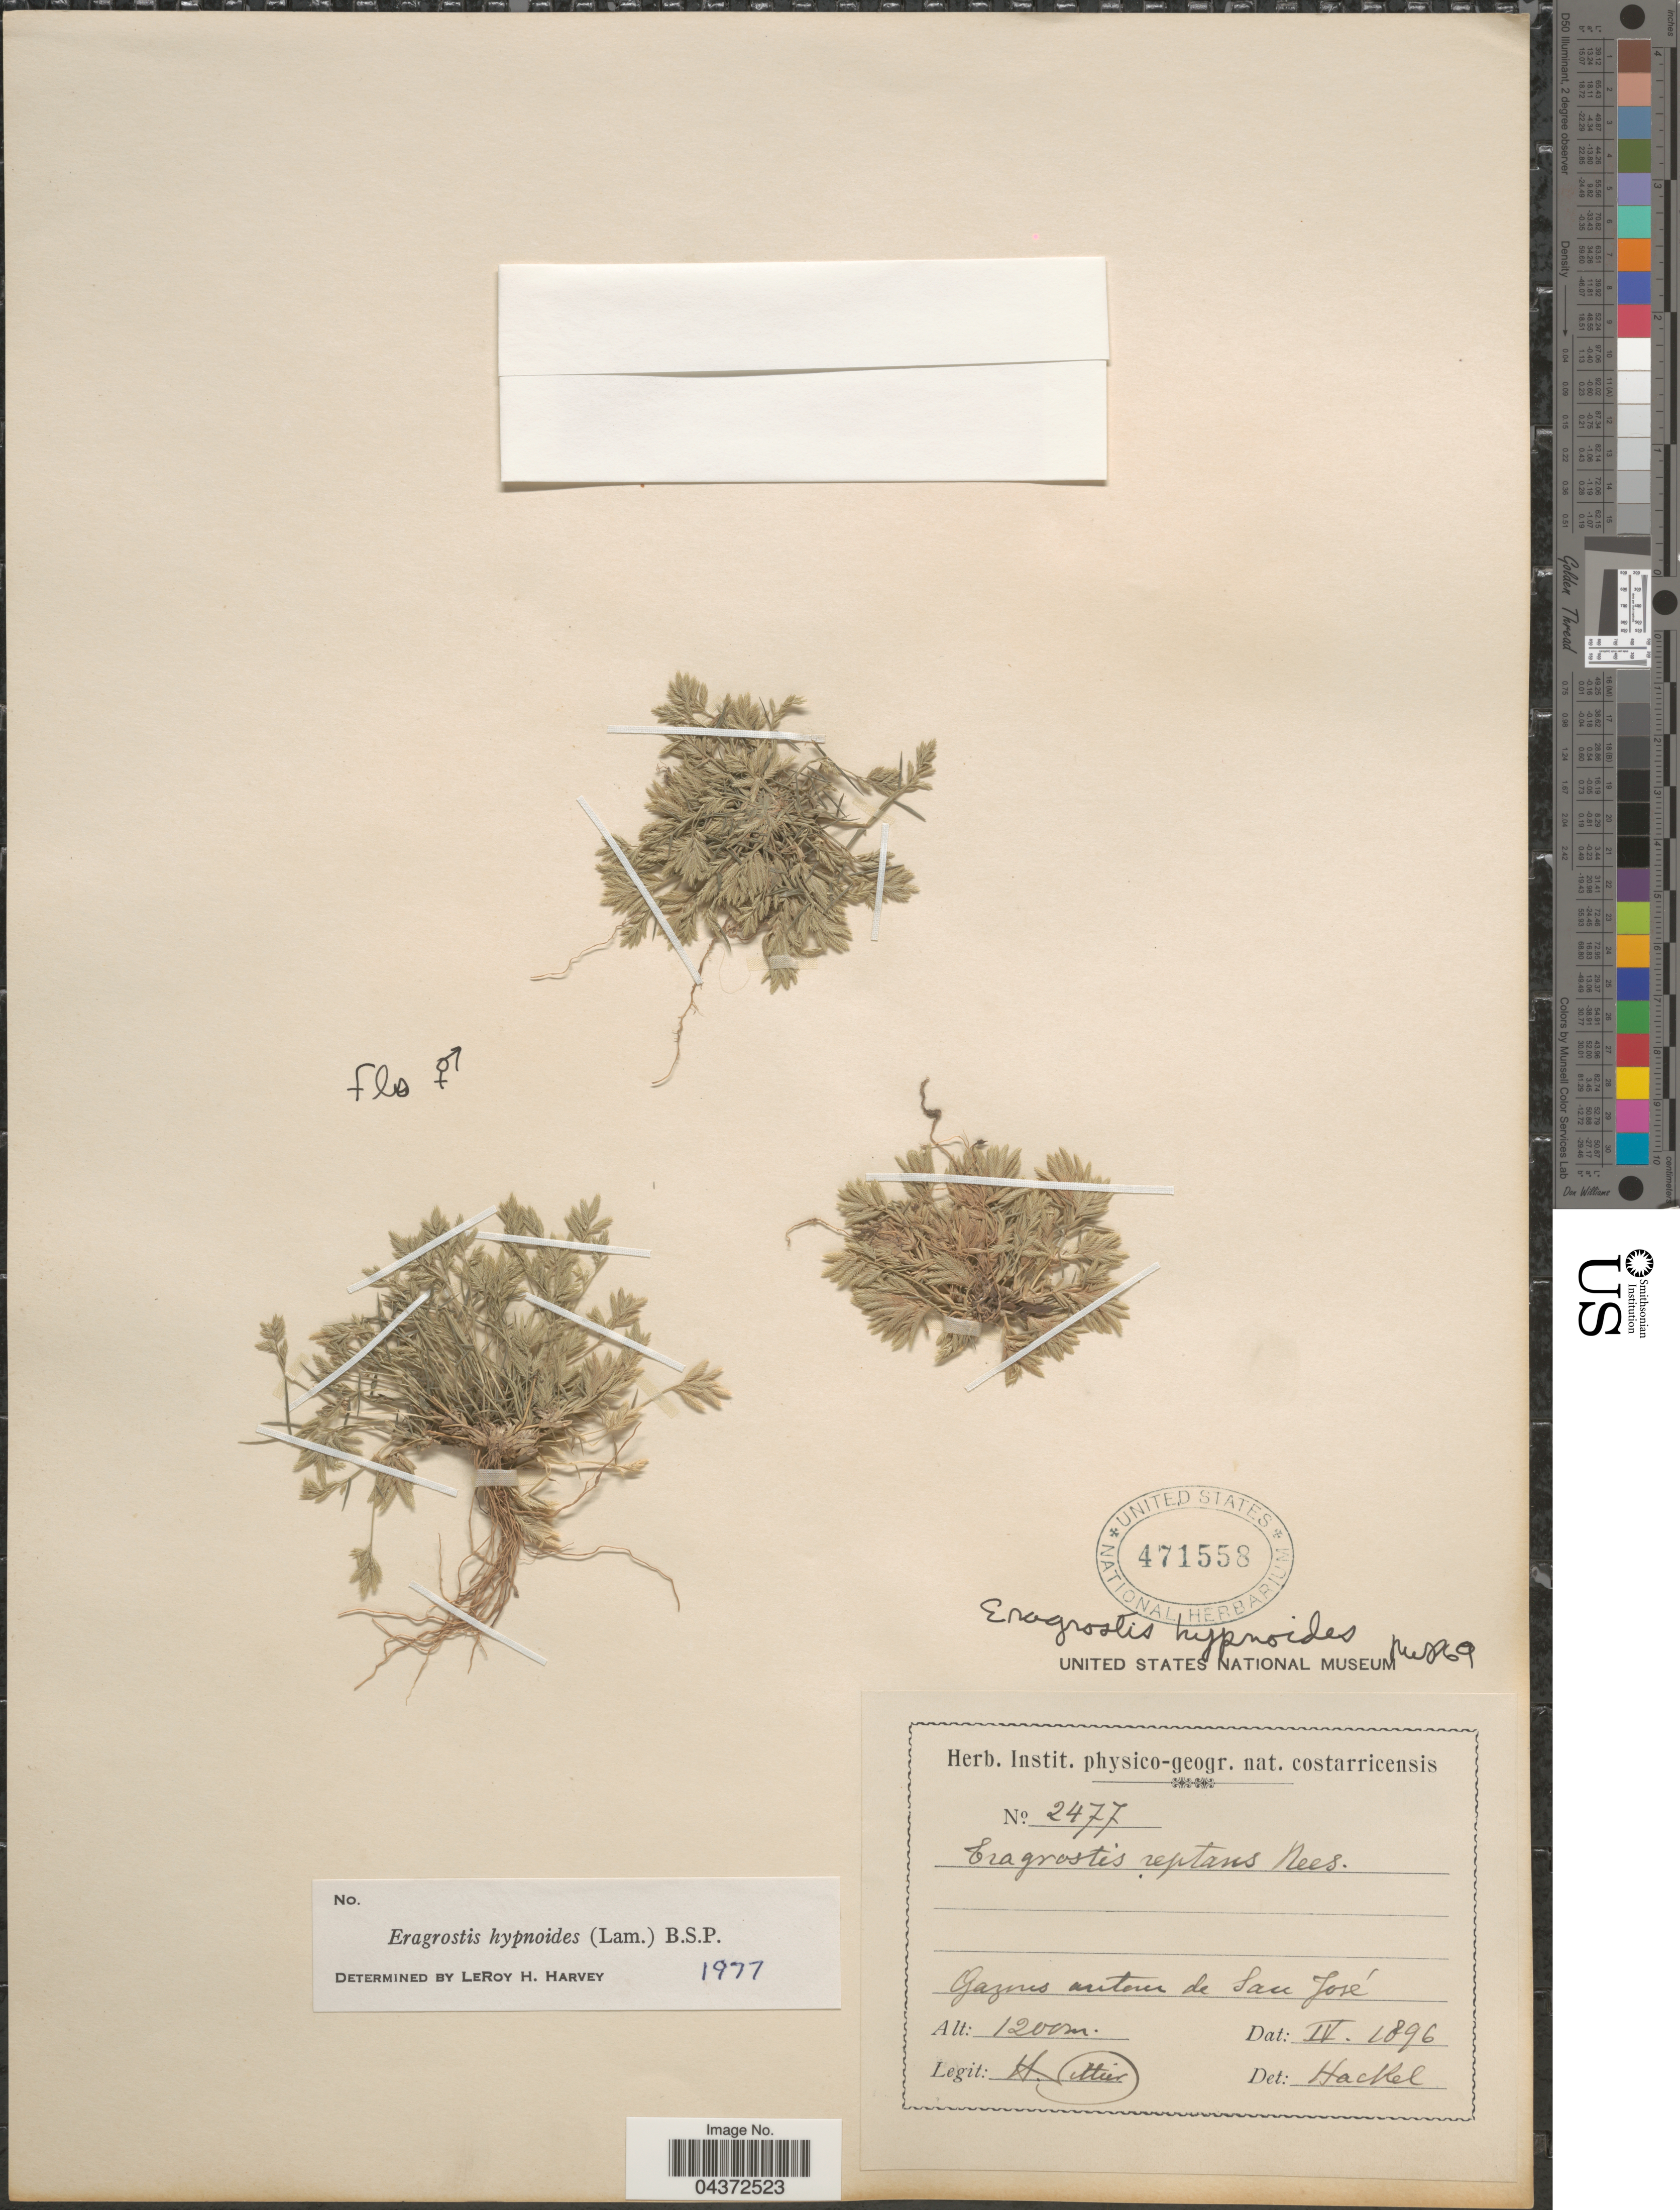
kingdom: Plantae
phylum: Tracheophyta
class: Liliopsida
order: Poales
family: Poaceae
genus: Eragrostis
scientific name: Eragrostis hypnoides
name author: (Lam.) Britton, Stearns & Poggenb.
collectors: H. F. Pittier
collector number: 2477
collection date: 1896-04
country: Costa Rica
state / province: San José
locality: Gazons autour de San José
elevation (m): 1200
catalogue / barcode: US 471558